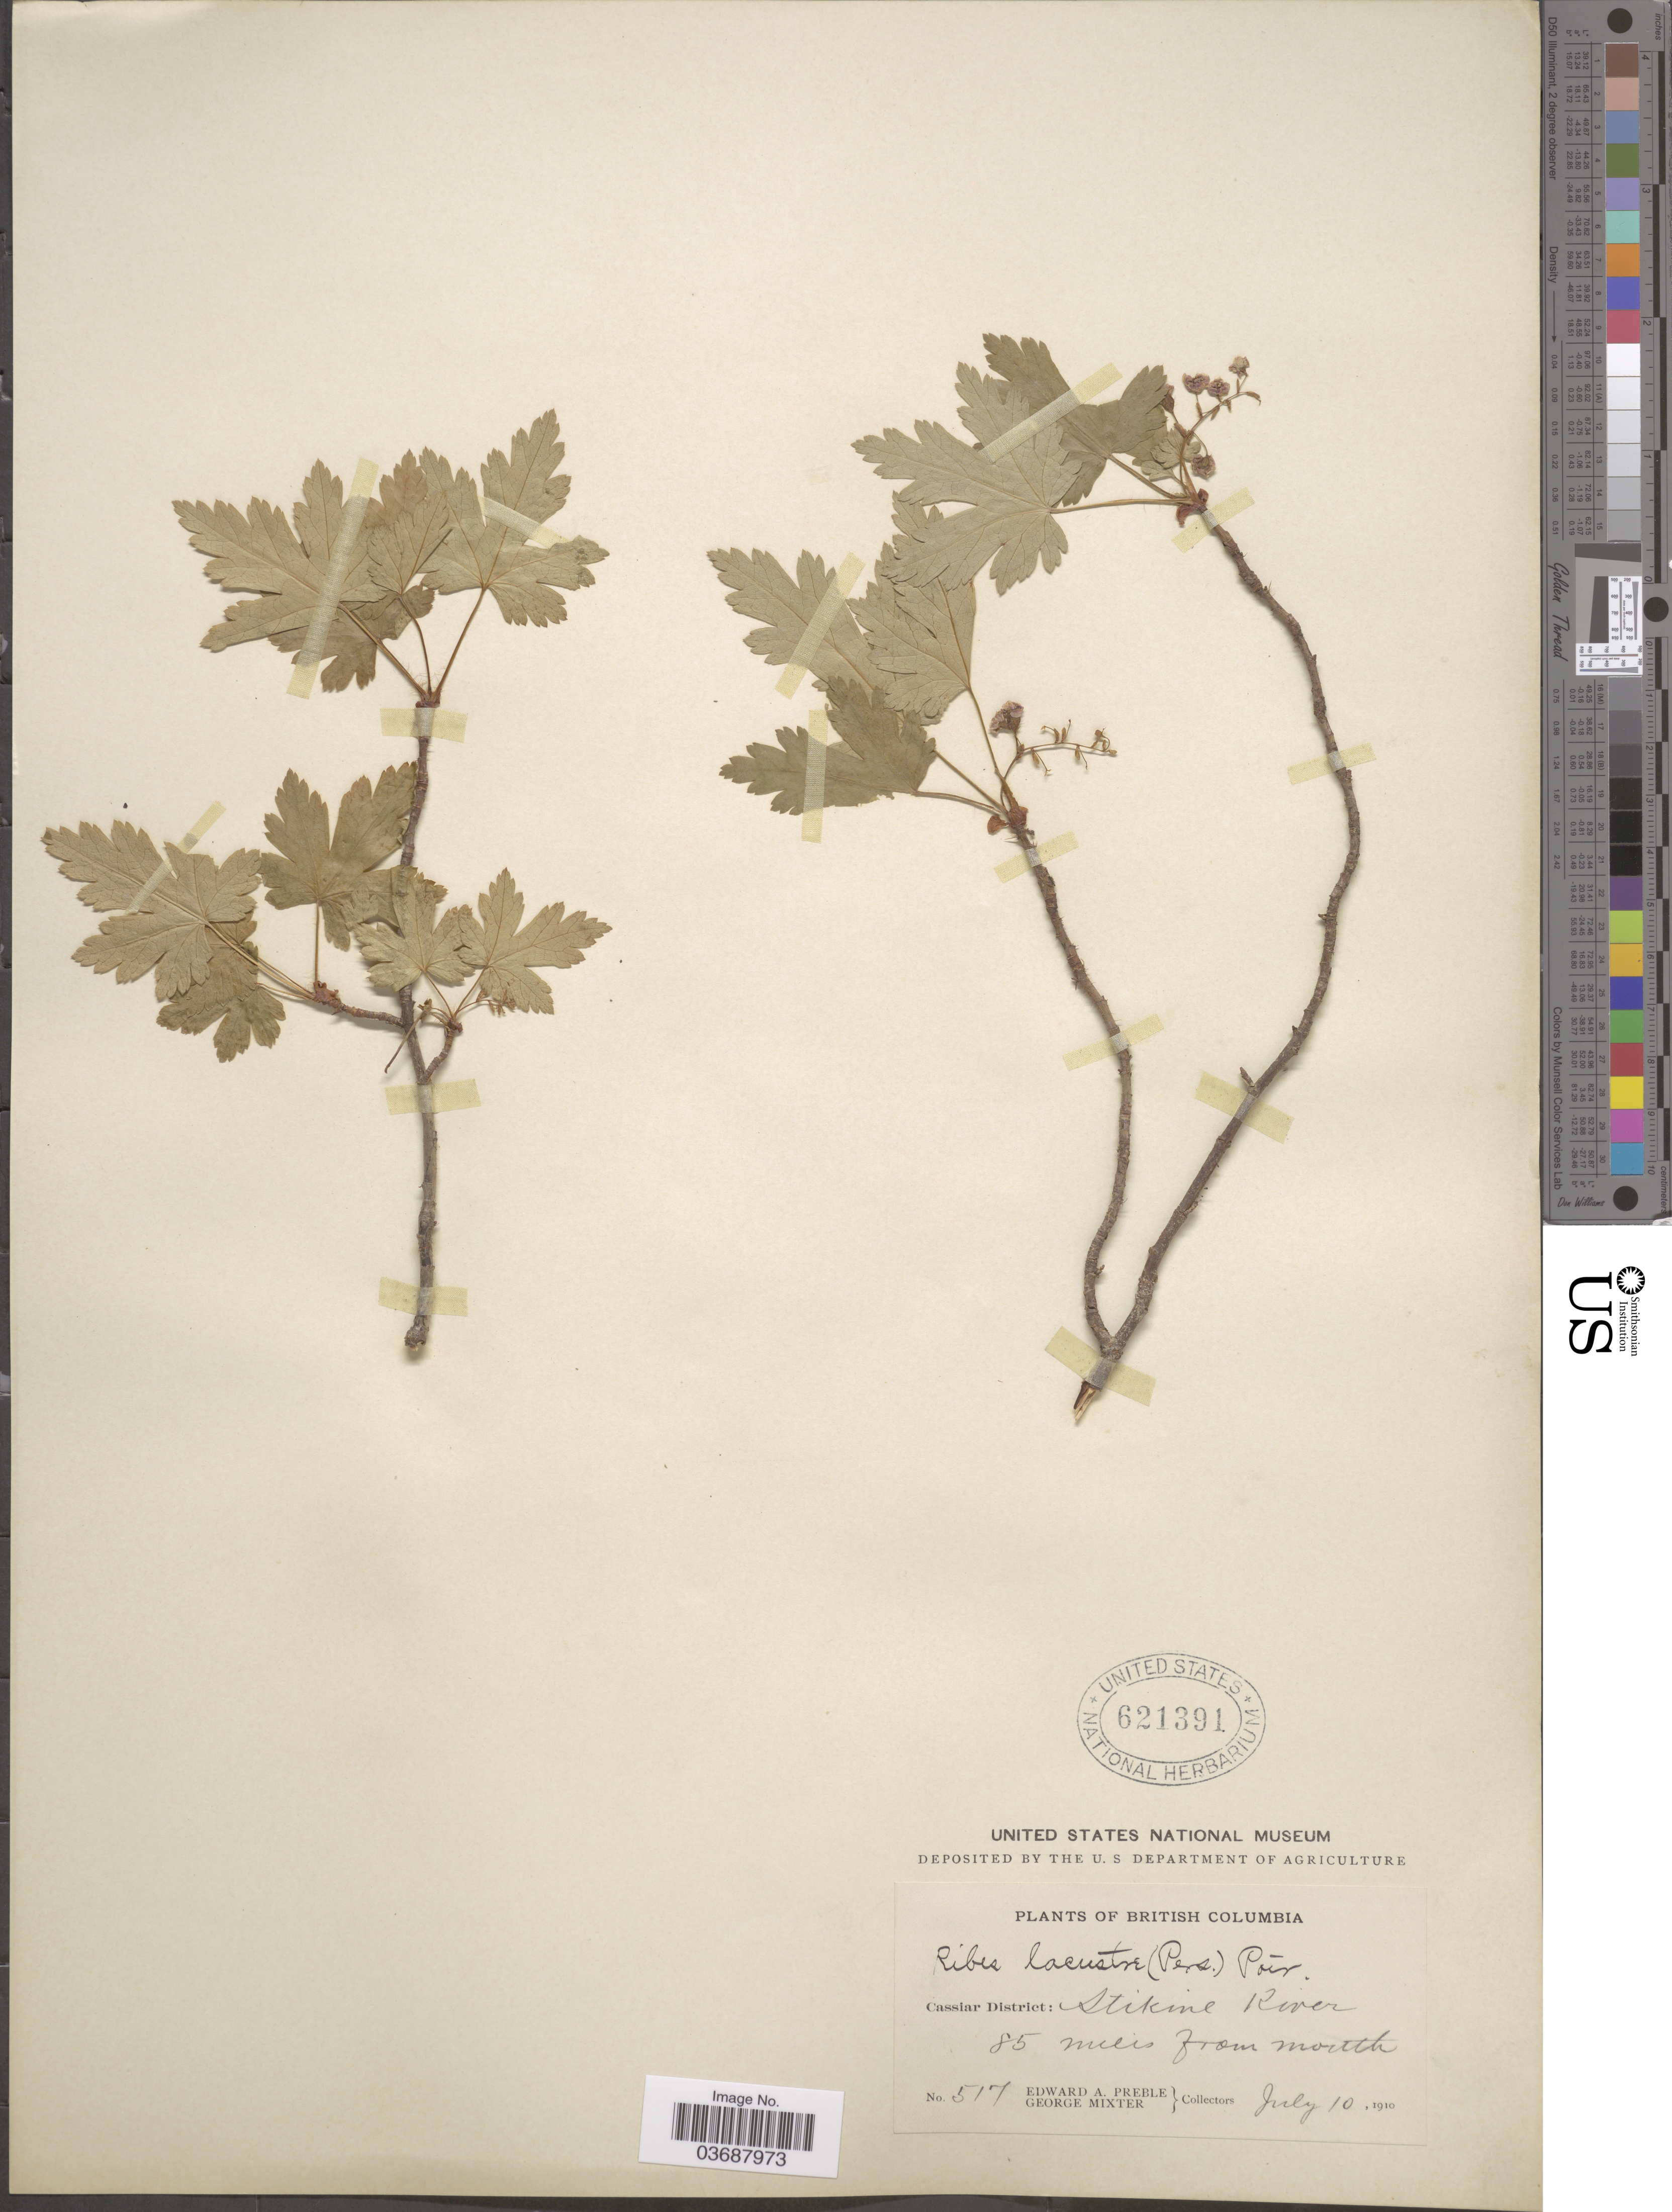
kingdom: Plantae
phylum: Tracheophyta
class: Magnoliopsida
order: Saxifragales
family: Grossulariaceae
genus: Ribes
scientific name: Ribes lacustre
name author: (Pers.) Poir.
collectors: E. Preble & G. Mixter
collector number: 517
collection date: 1910-07-10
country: Canada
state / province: British Columbia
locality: Cassiar District: Stikine River. 85 miles from mouth.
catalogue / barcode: US 621391